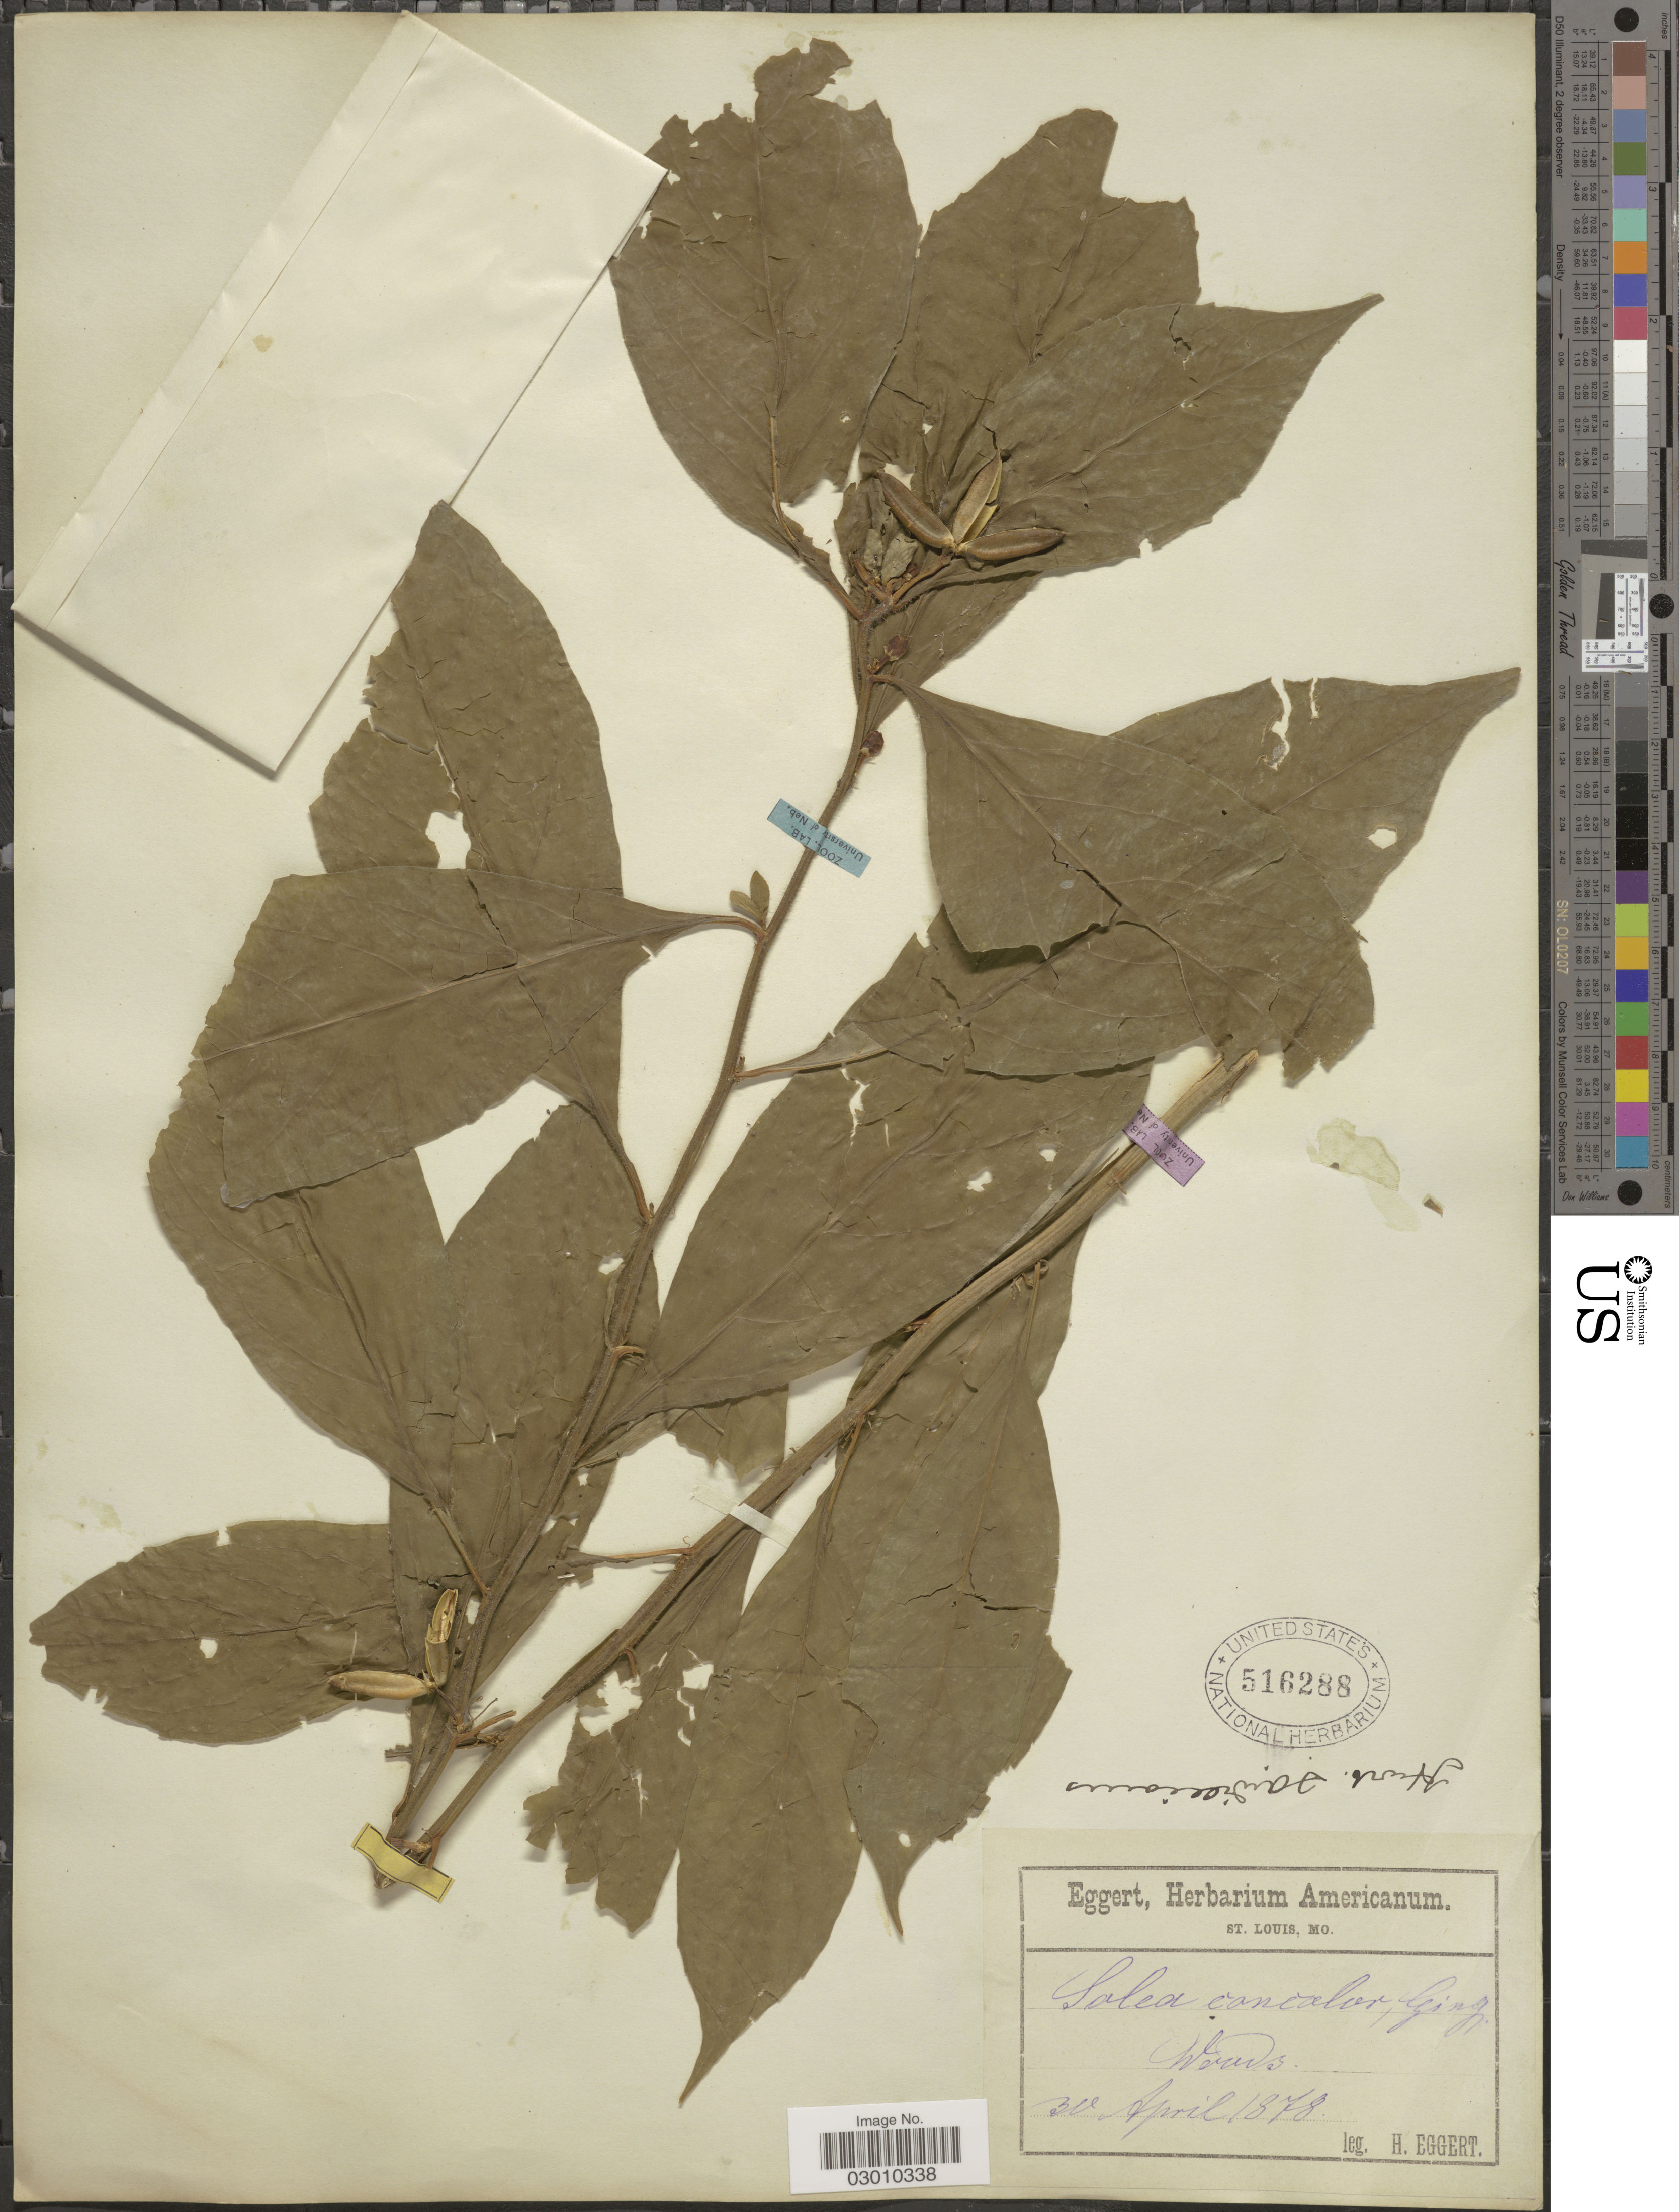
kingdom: Plantae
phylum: Tracheophyta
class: Magnoliopsida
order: Malpighiales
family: Violaceae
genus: Cubelium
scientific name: Cubelium concolor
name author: (T.F. Forst.) Raf. ex Britton & A. Br.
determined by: Strong, Mark T., (BOT), Smithsonian Institution - National Museum of Natural History (UNITED STATES)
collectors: H. Eggert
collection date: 1878-04-30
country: United States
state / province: Missouri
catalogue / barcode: US 516288